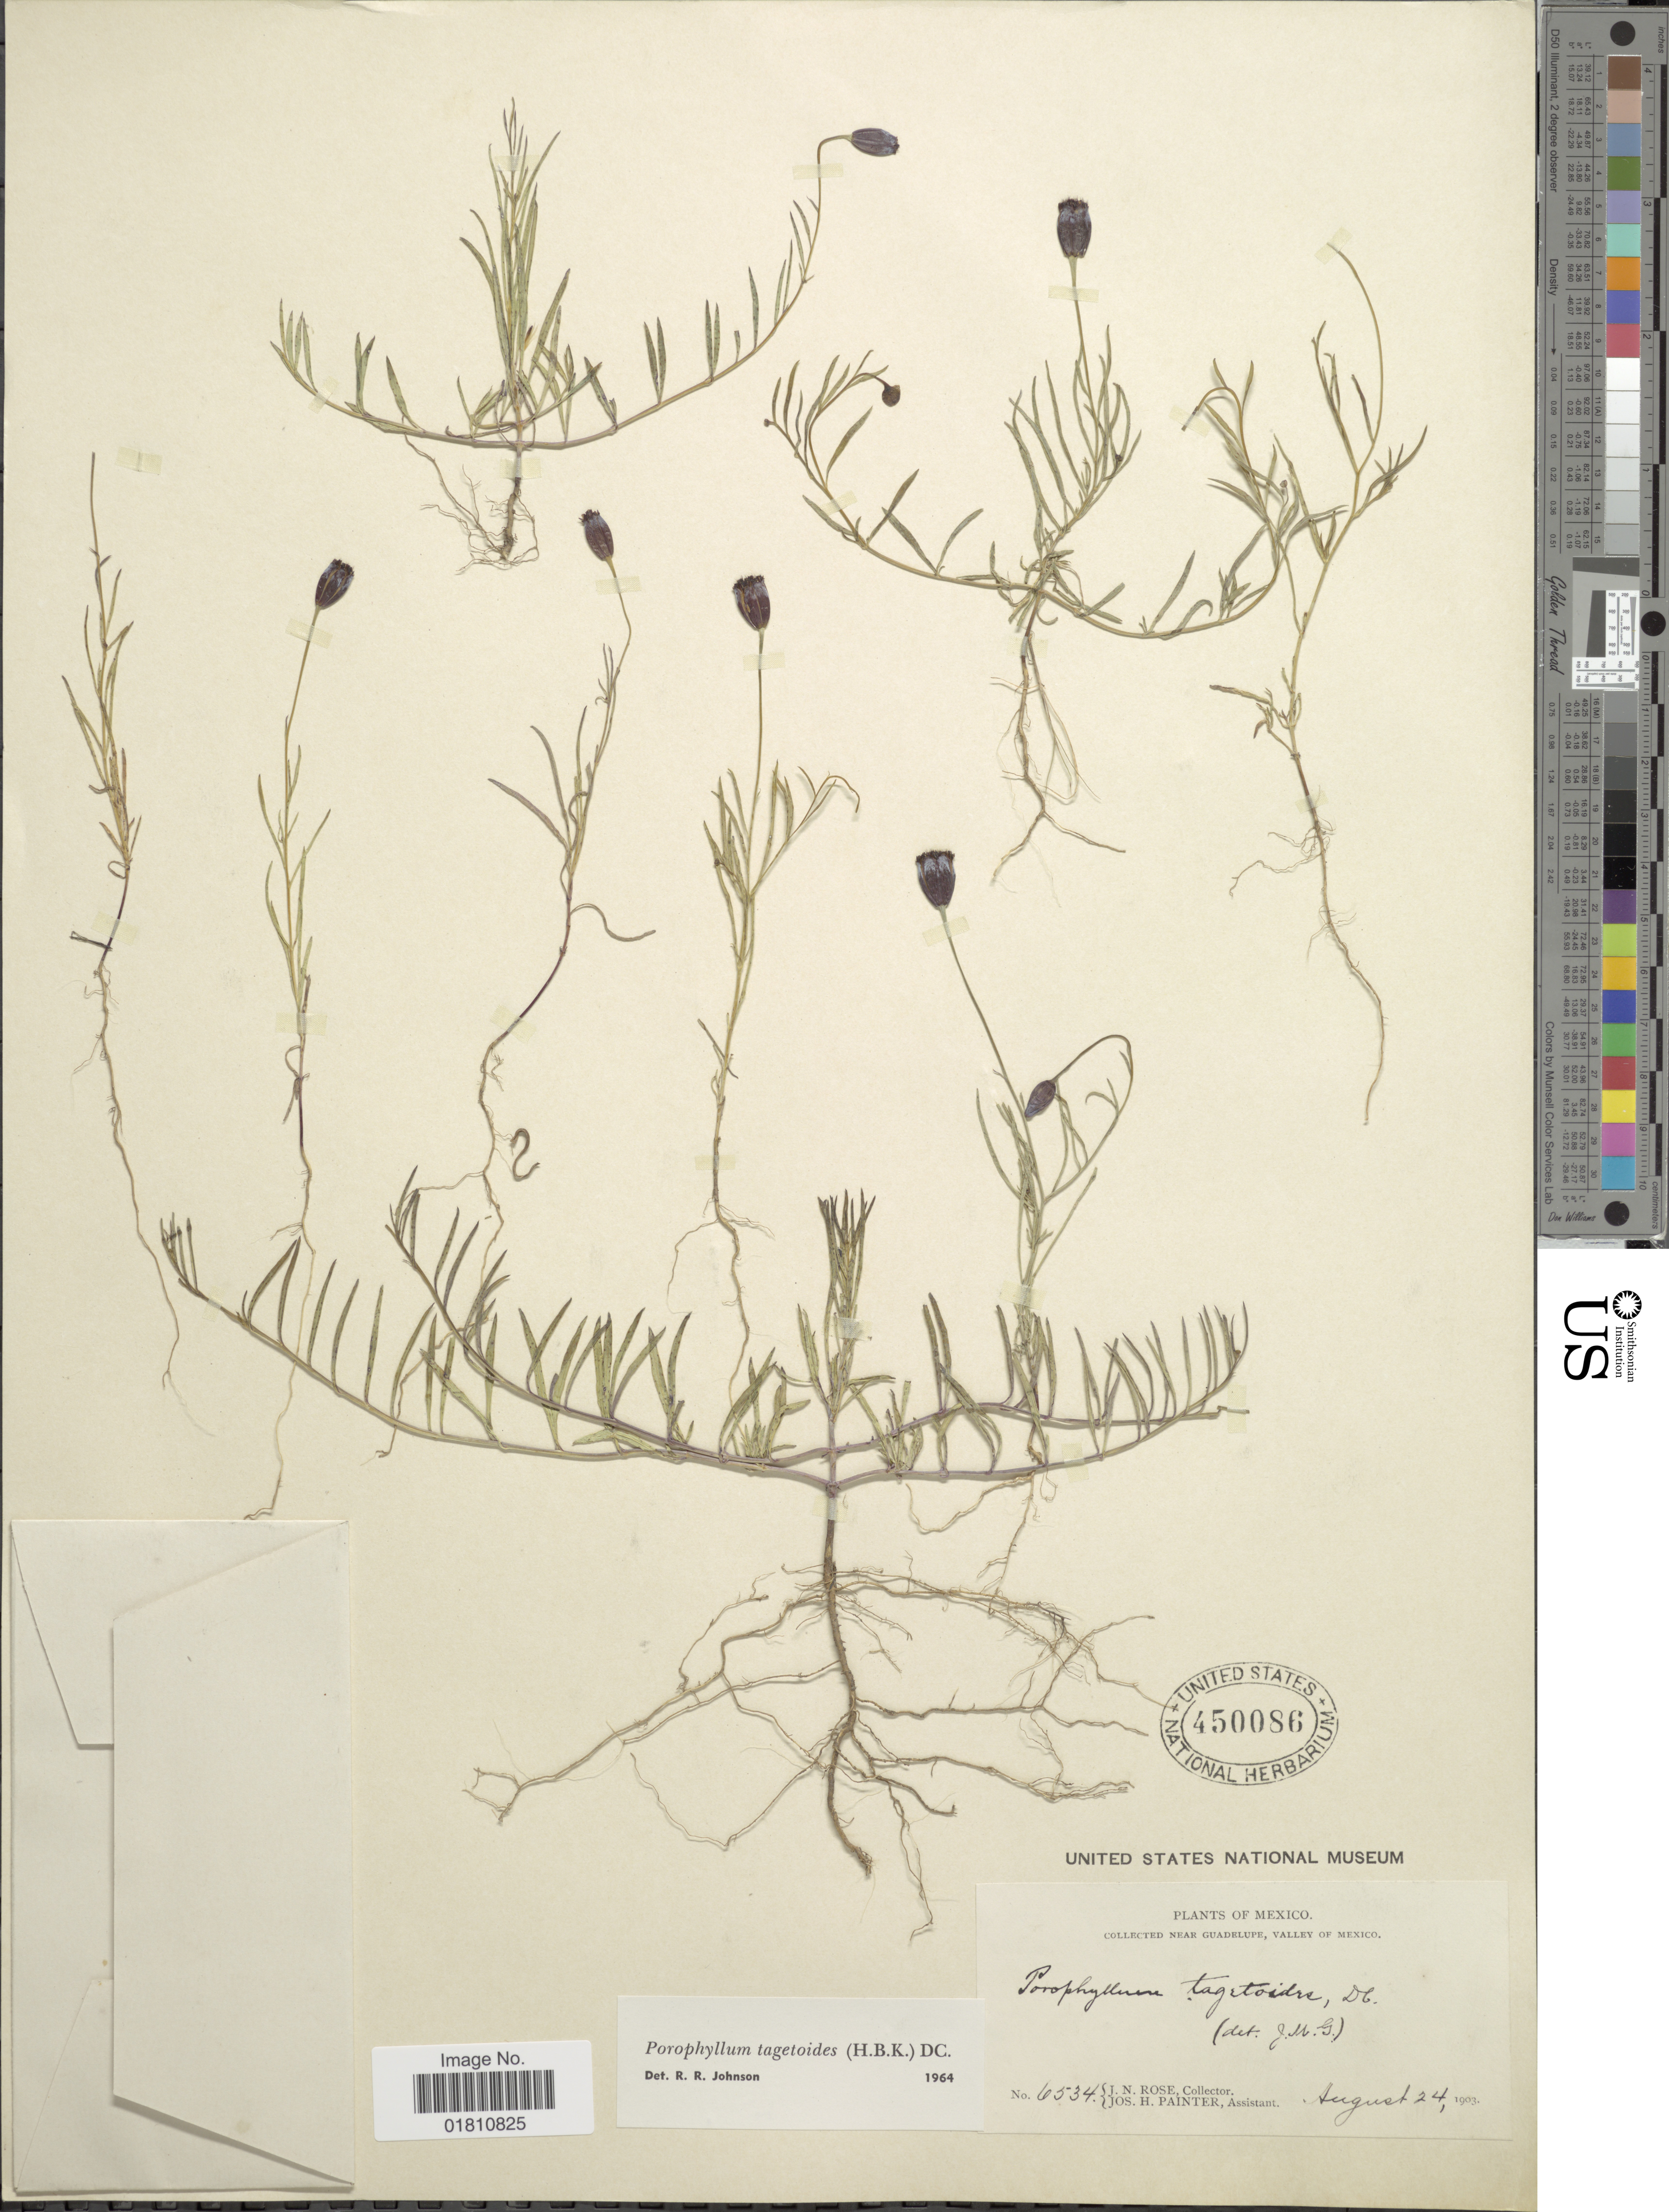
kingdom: Plantae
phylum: Tracheophyta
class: Magnoliopsida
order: Asterales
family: Asteraceae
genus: Porophyllum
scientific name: Porophyllum tagetoides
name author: (Kunth) DC.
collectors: J. N. Rose & J. H. Painter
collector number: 6534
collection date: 1903-08-24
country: Mexico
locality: Near Guadelupe, valley of Mexico.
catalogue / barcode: US 450086